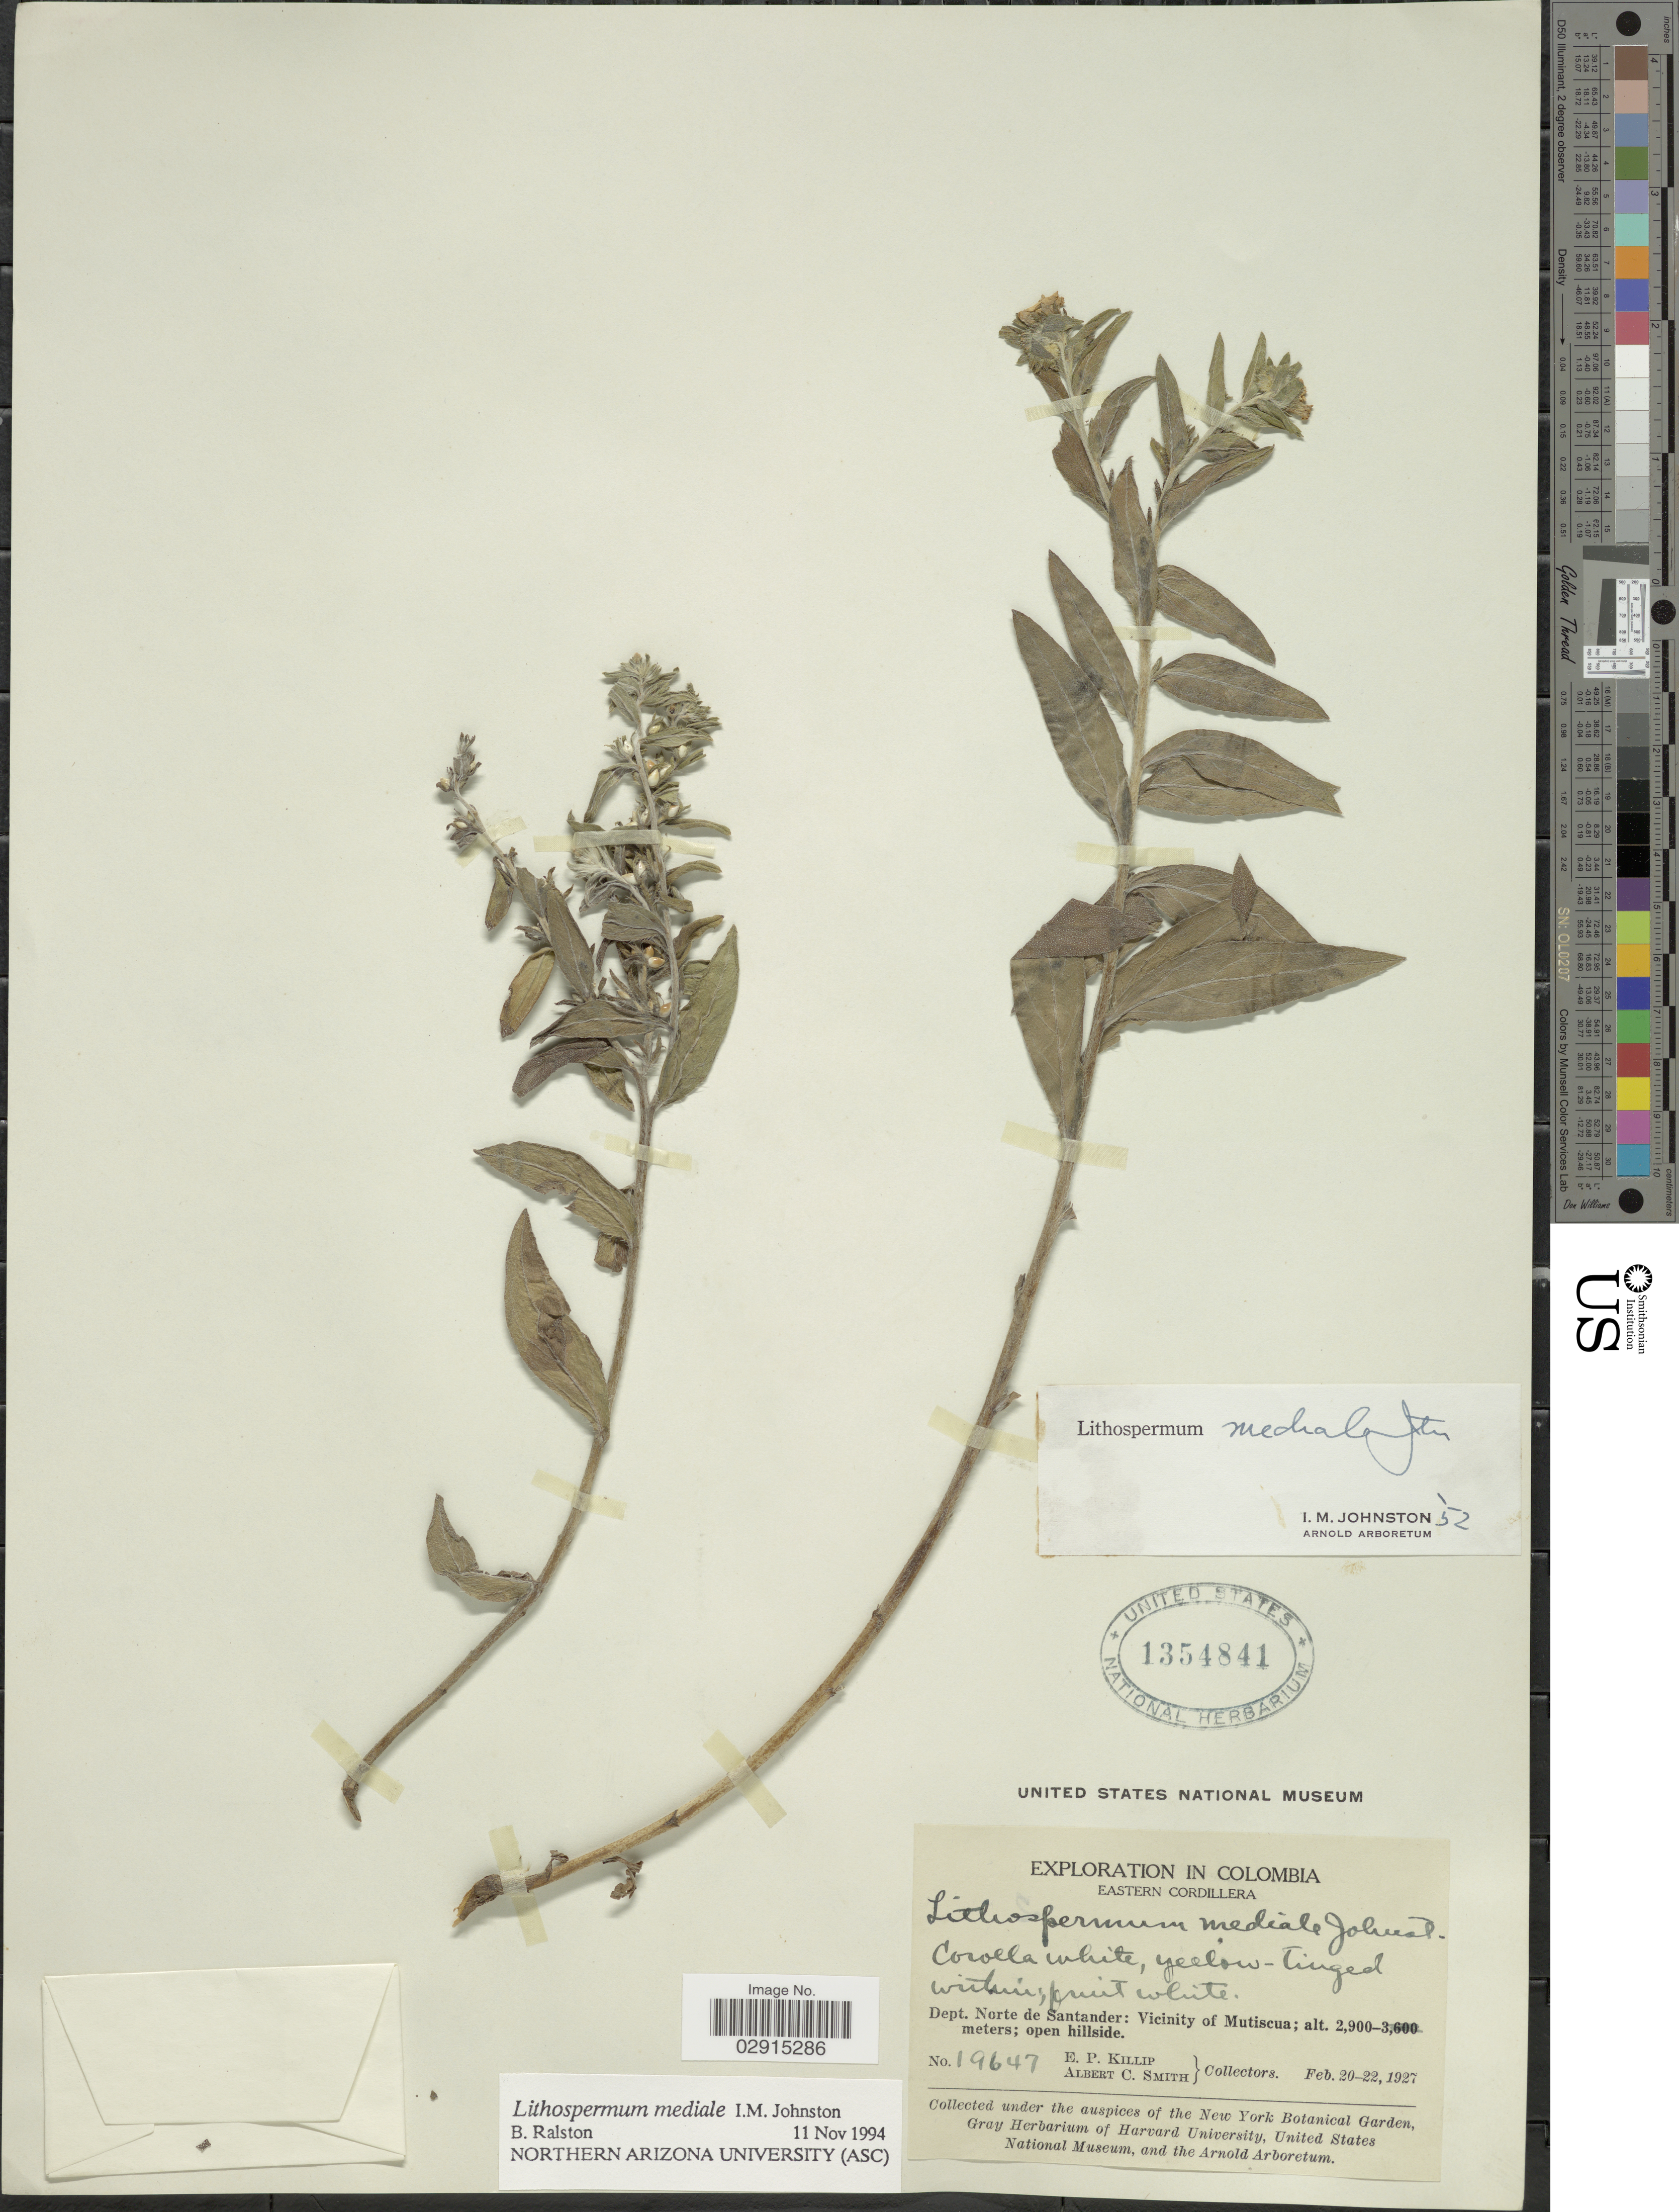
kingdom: Plantae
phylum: Tracheophyta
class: Magnoliopsida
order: Boraginales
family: Boraginaceae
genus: Lithospermum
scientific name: Lithospermum mediale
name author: I.M. Johnst.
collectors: E. P. Killip & A. C. Smith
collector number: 19647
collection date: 1927-02-20/1927-02-22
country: Colombia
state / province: Norte de Santander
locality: Dept. Norte de Santander; Vicinity of Mutiscua. Eastern Cordillera.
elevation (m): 2900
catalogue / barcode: US 1354841